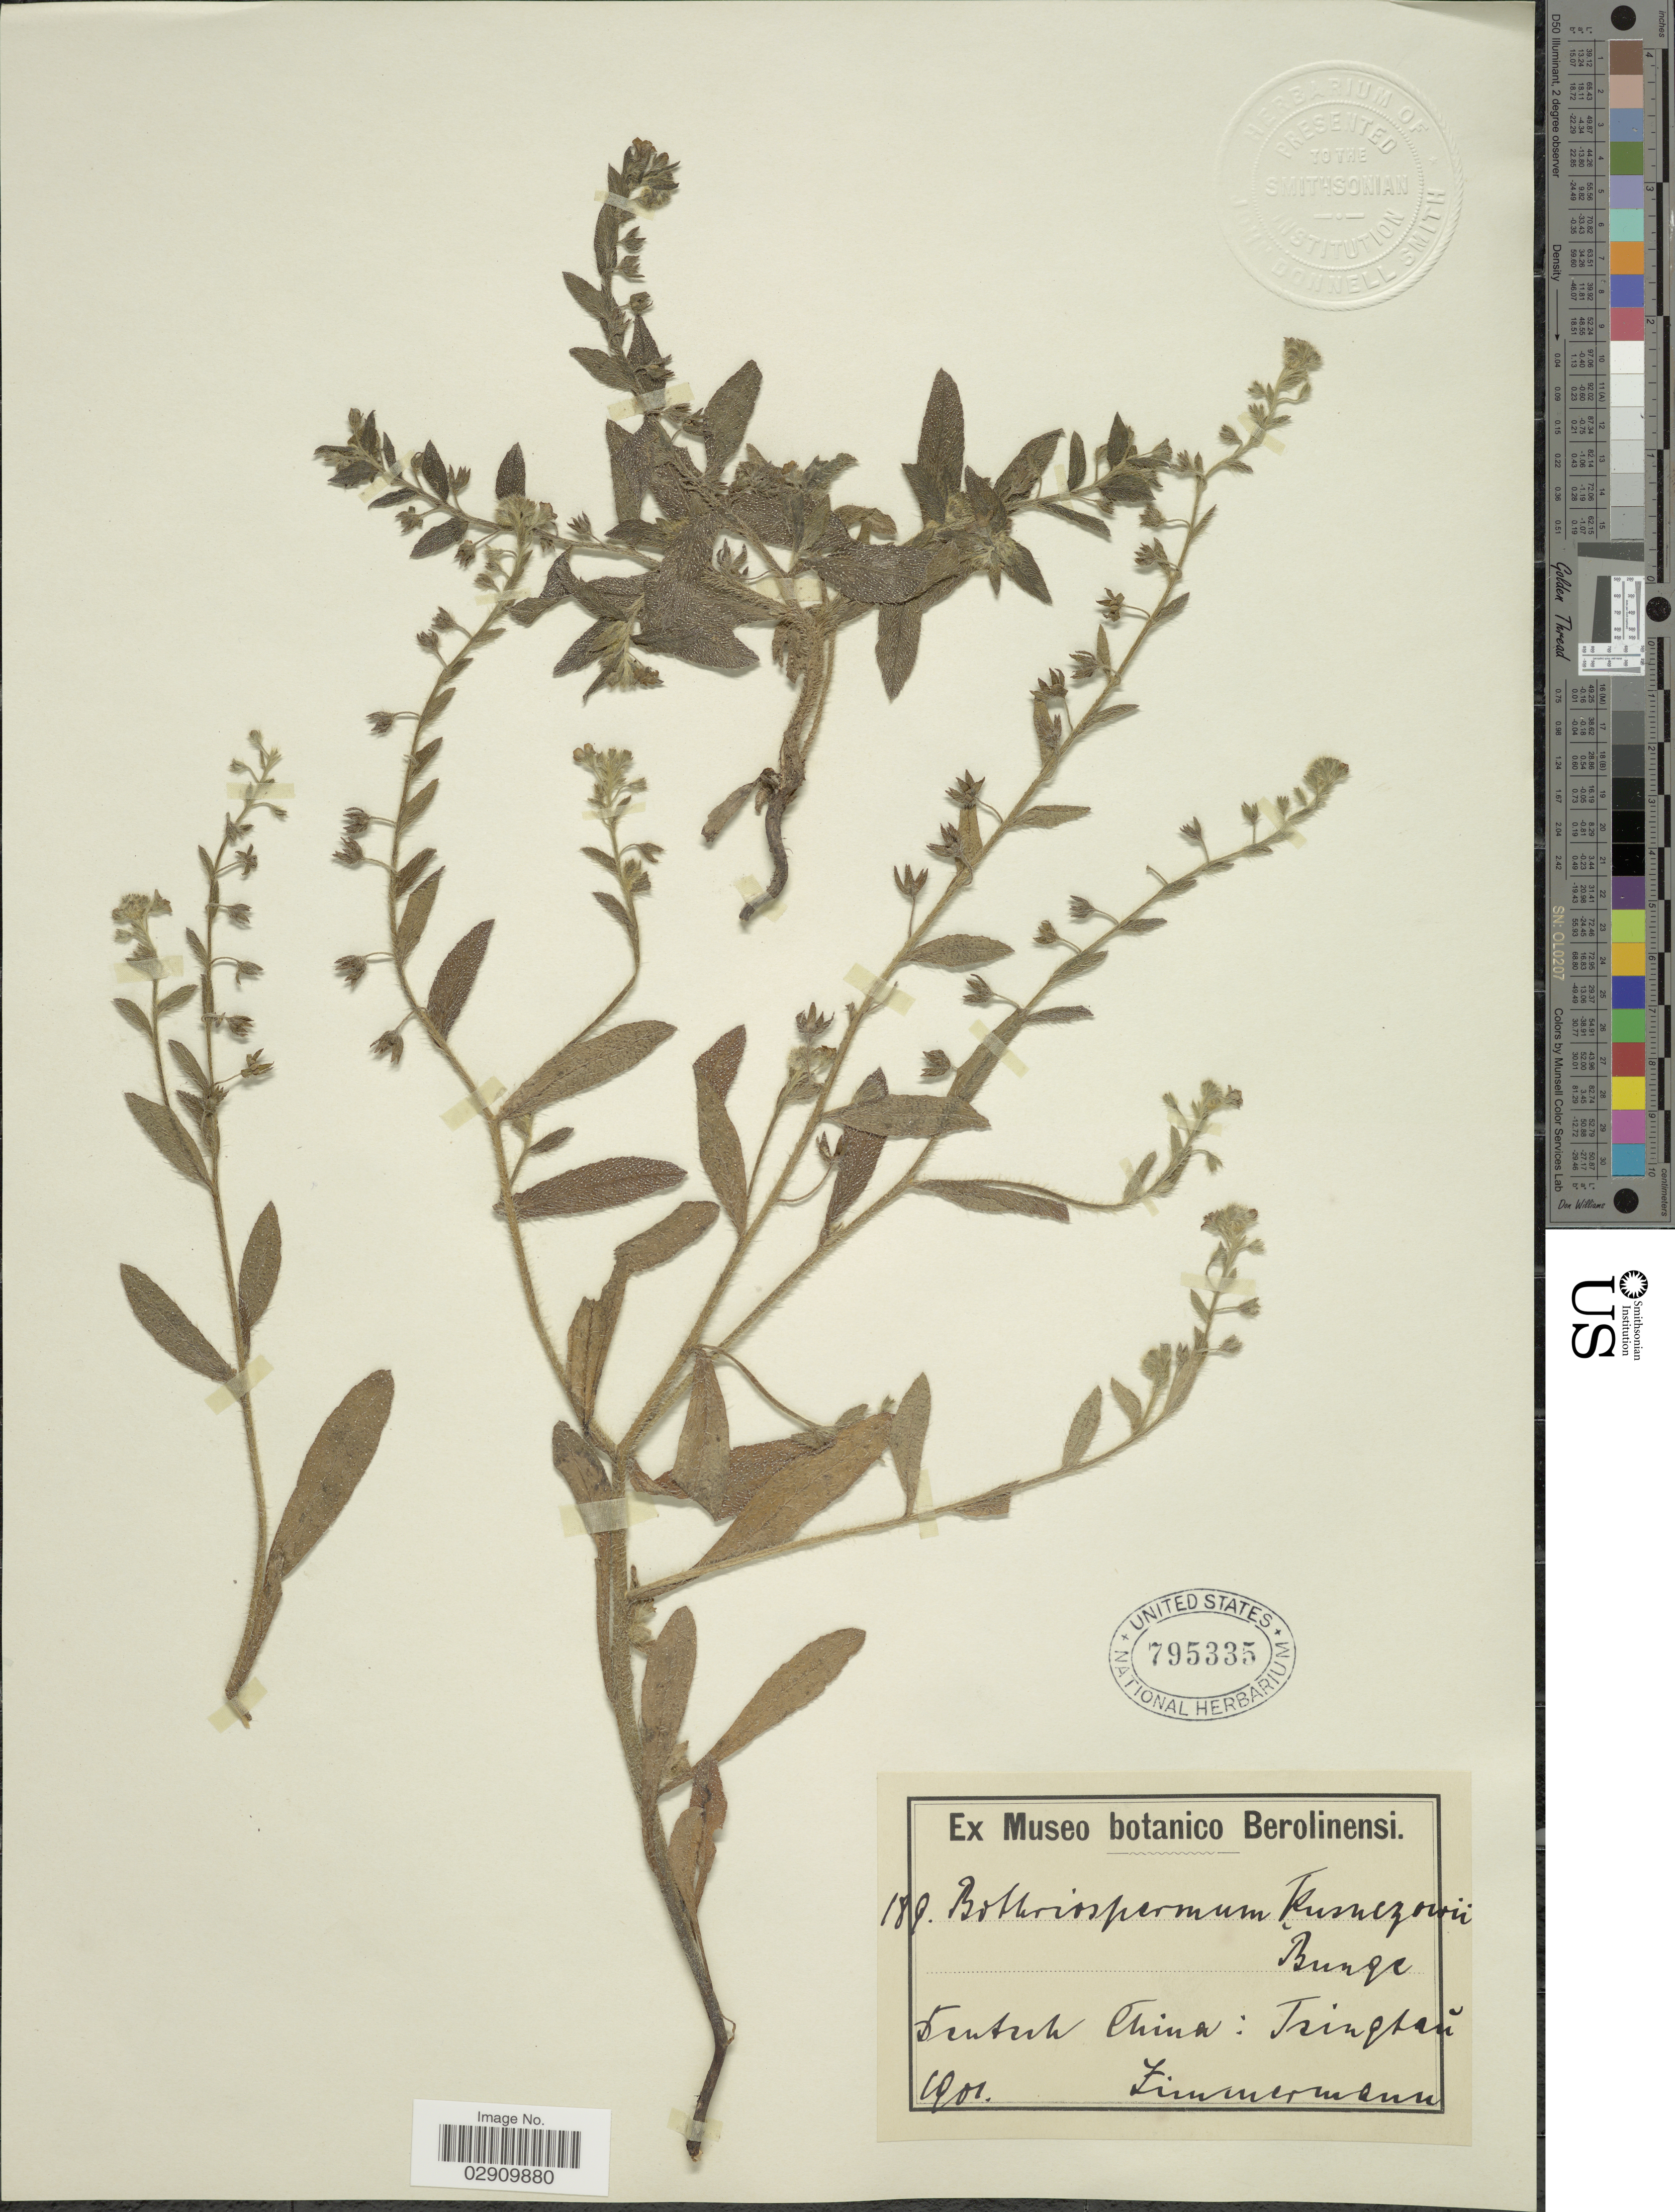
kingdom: Plantae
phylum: Tracheophyta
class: Magnoliopsida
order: Boraginales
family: Boraginaceae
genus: Bothriospermum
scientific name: Bothriospermum kusnezowii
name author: Bunge ex DC.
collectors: -. Zimmermann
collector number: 189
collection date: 1901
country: China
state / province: Qinghai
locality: [illegible text] China, Tsinghai.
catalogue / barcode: US 795335